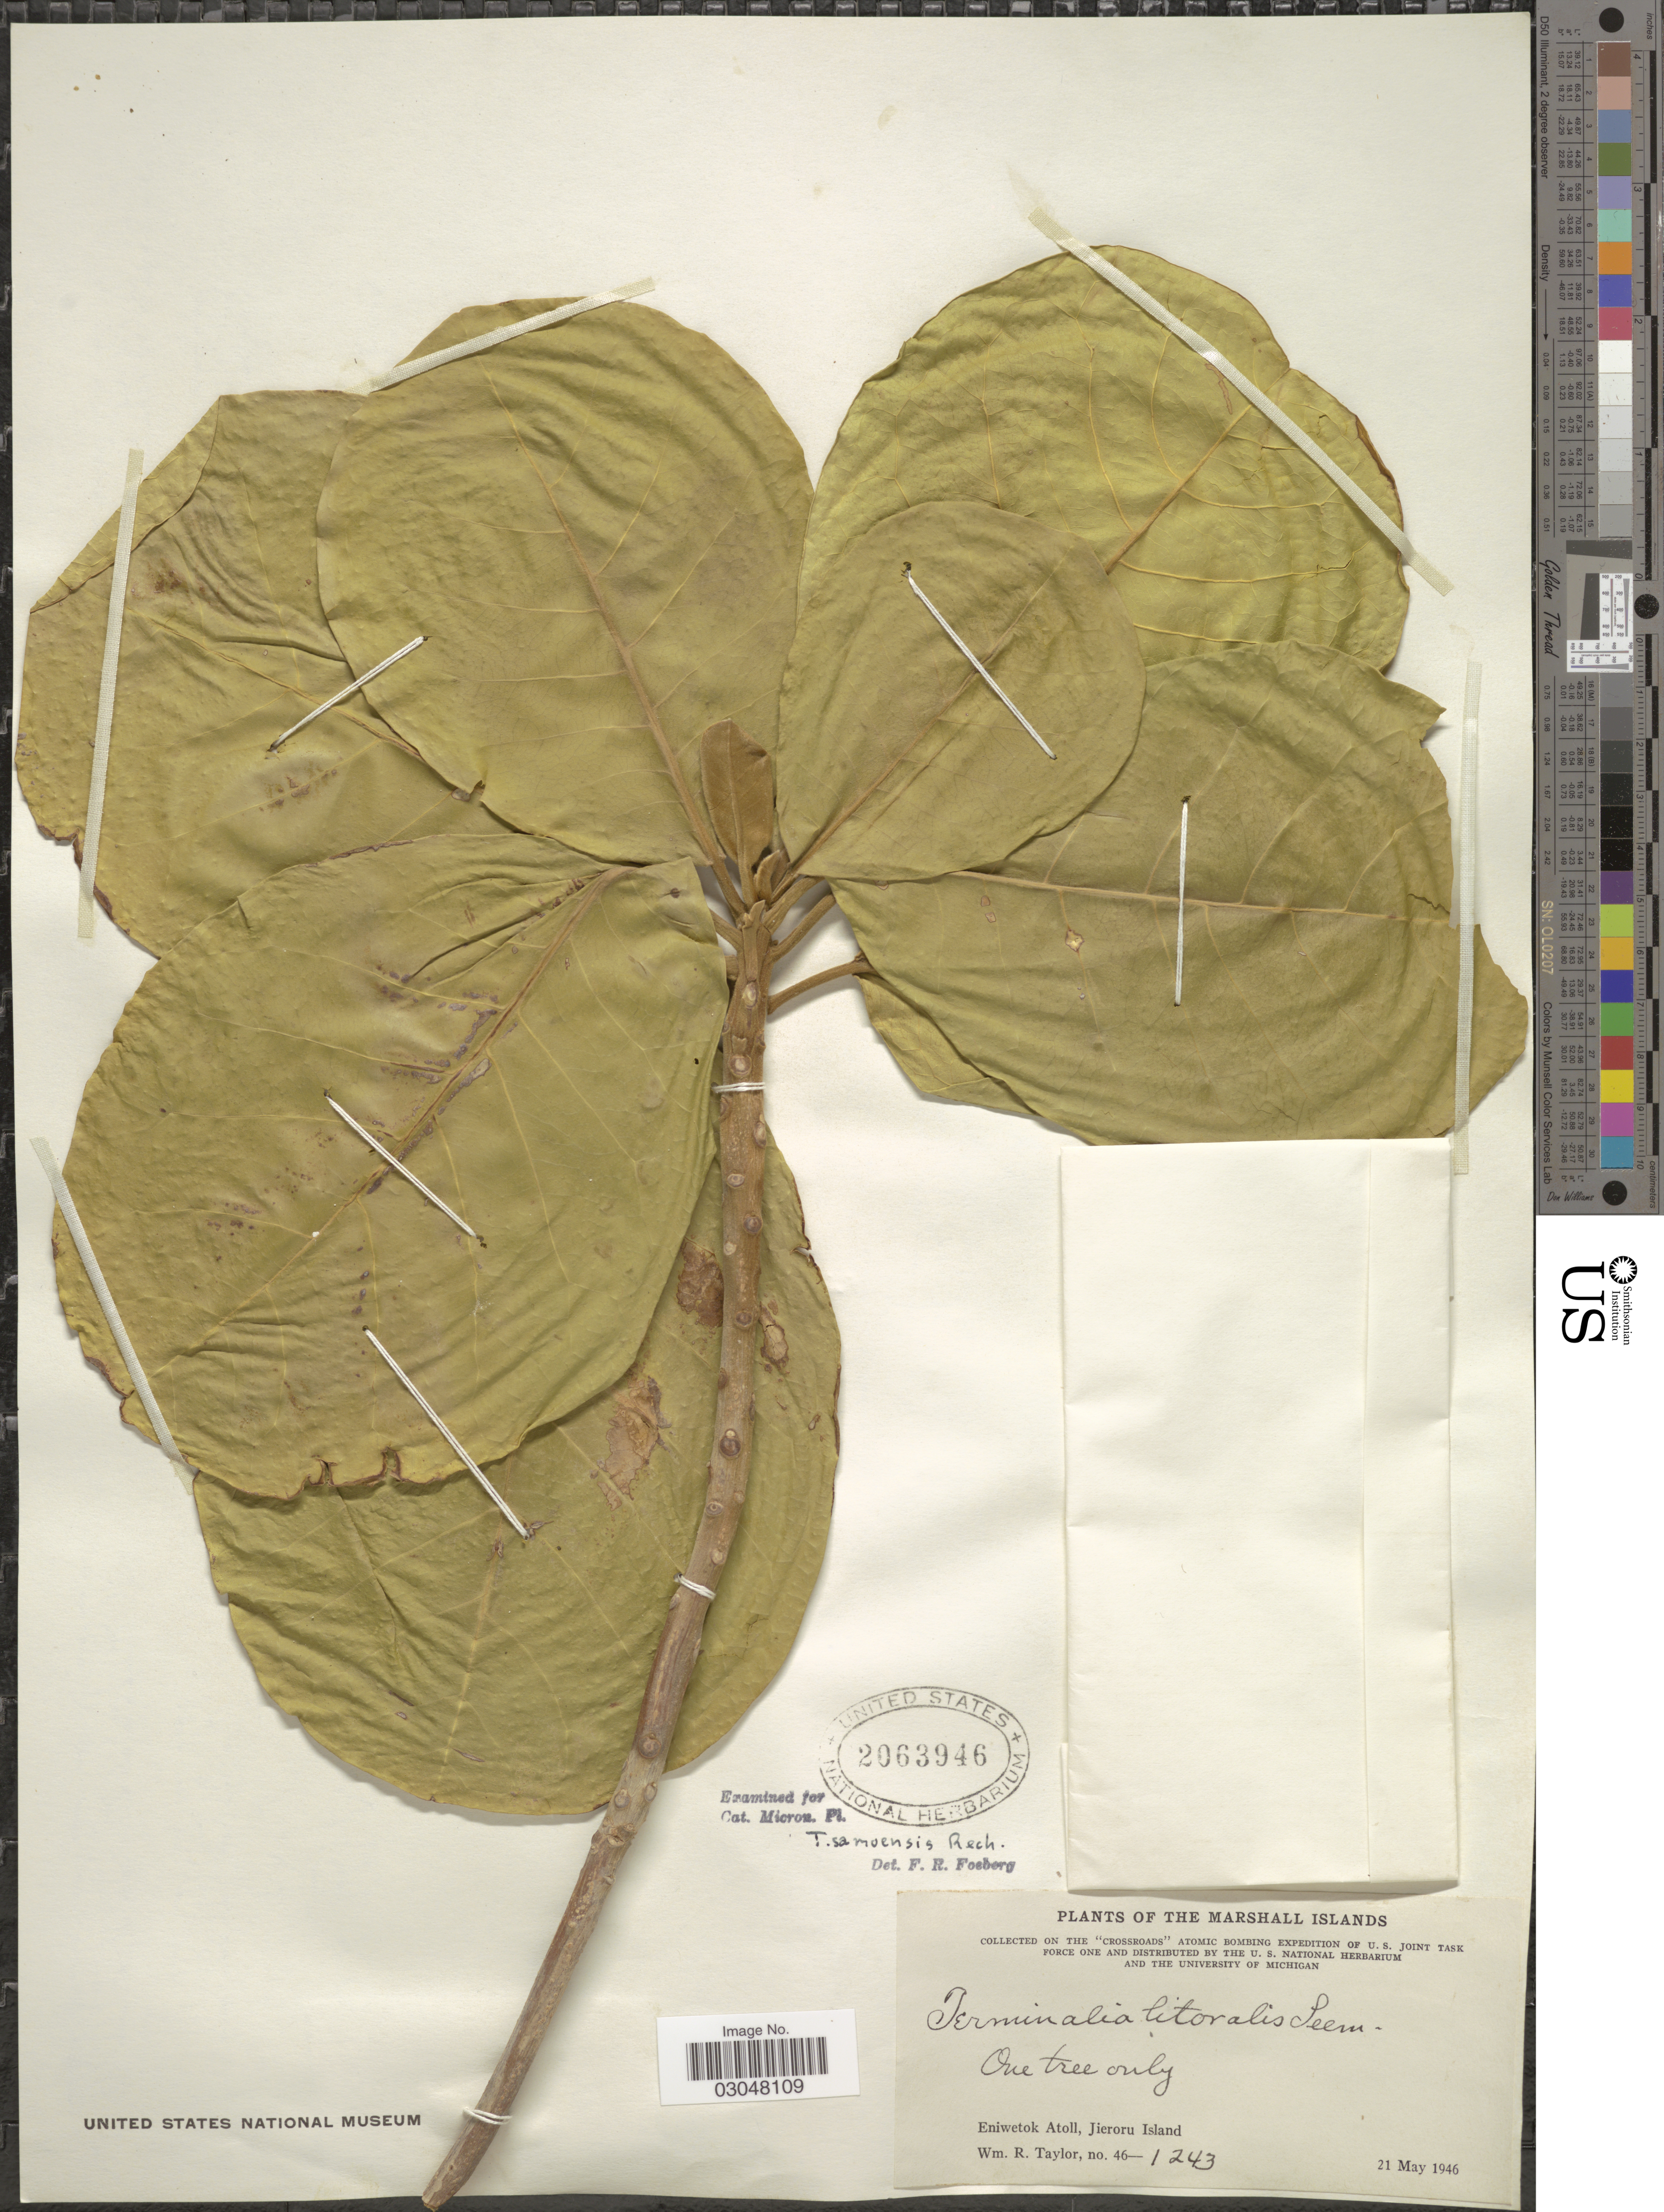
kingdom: Plantae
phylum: Tracheophyta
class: Magnoliopsida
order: Myrtales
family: Combretaceae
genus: Terminalia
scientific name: Terminalia samoensis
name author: Rech.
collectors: W. R. Taylor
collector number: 46-1243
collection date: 1946-05-21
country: Marshall Islands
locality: Eniwetok Atoll, Jieroru Island.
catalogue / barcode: US 2063946